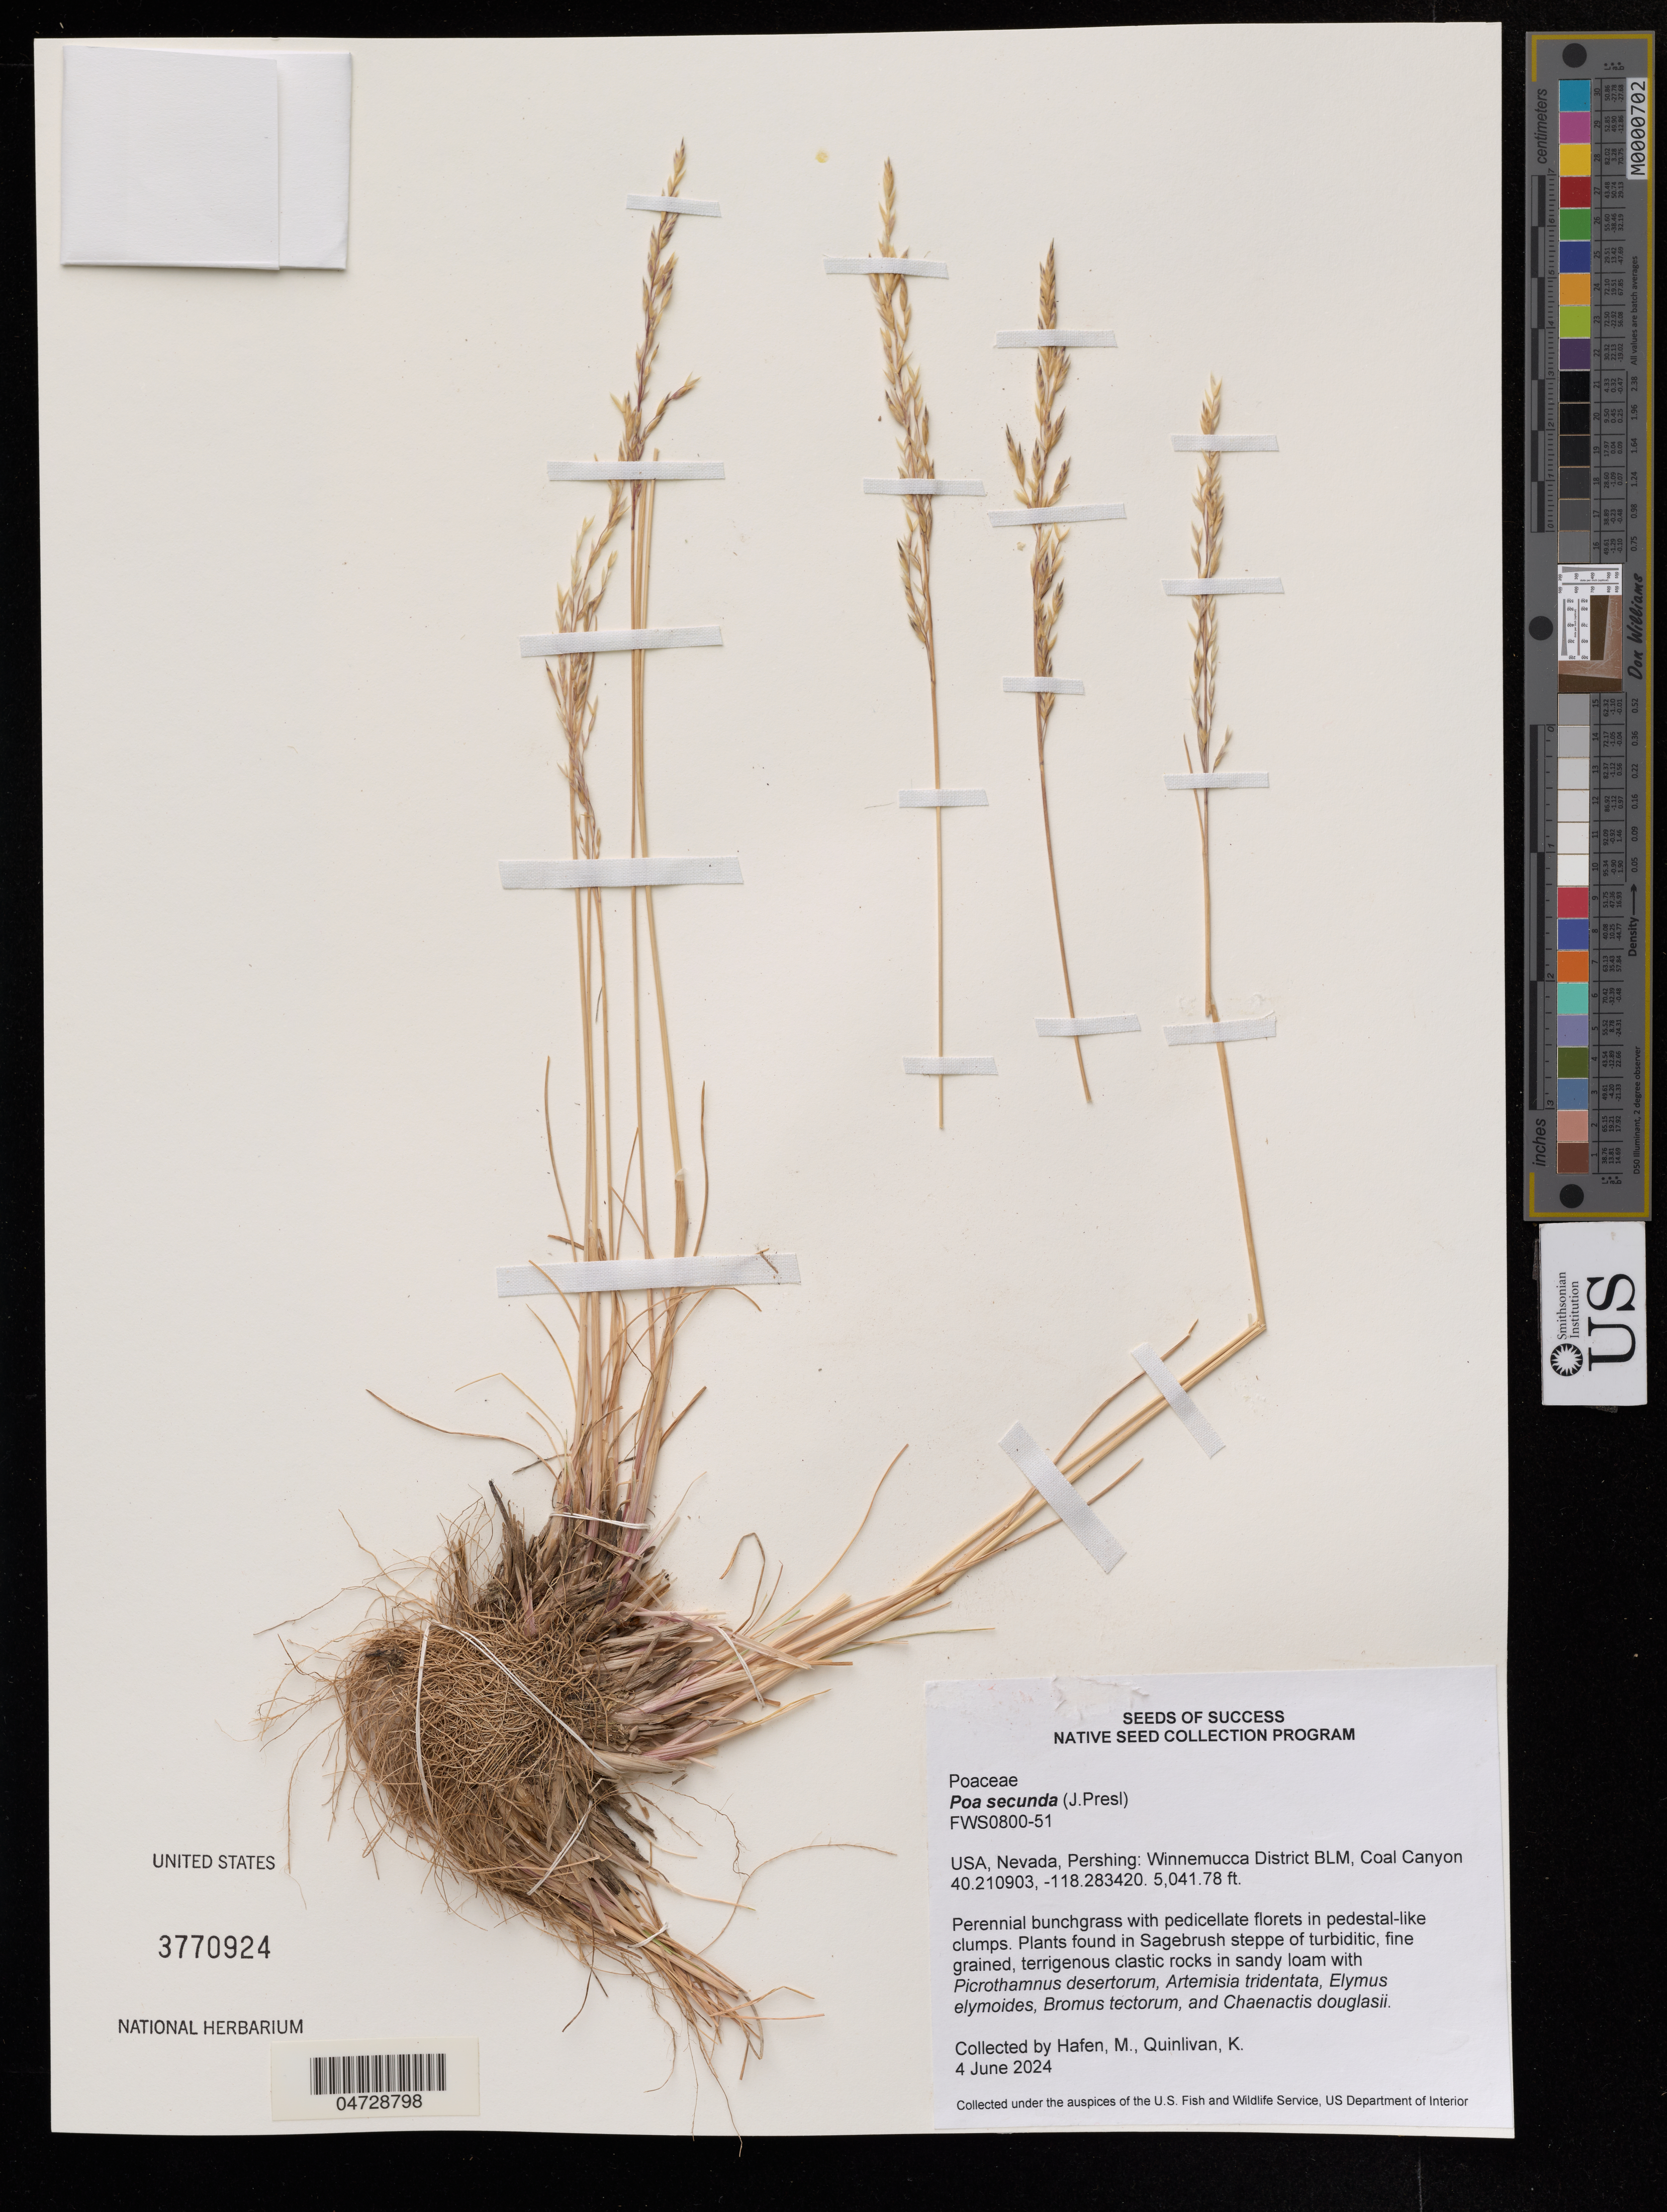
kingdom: Plantae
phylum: Tracheophyta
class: Liliopsida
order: Poales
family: Poaceae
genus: Poa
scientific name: Poa secunda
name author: J. Presl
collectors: M. Hafen & K. Quinlivan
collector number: FWS0800-51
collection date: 2024-06-04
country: United States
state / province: Nevada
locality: Pershing: Winnemucca District BLM, Coal Canyon.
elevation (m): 1536.73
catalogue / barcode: US 3770924